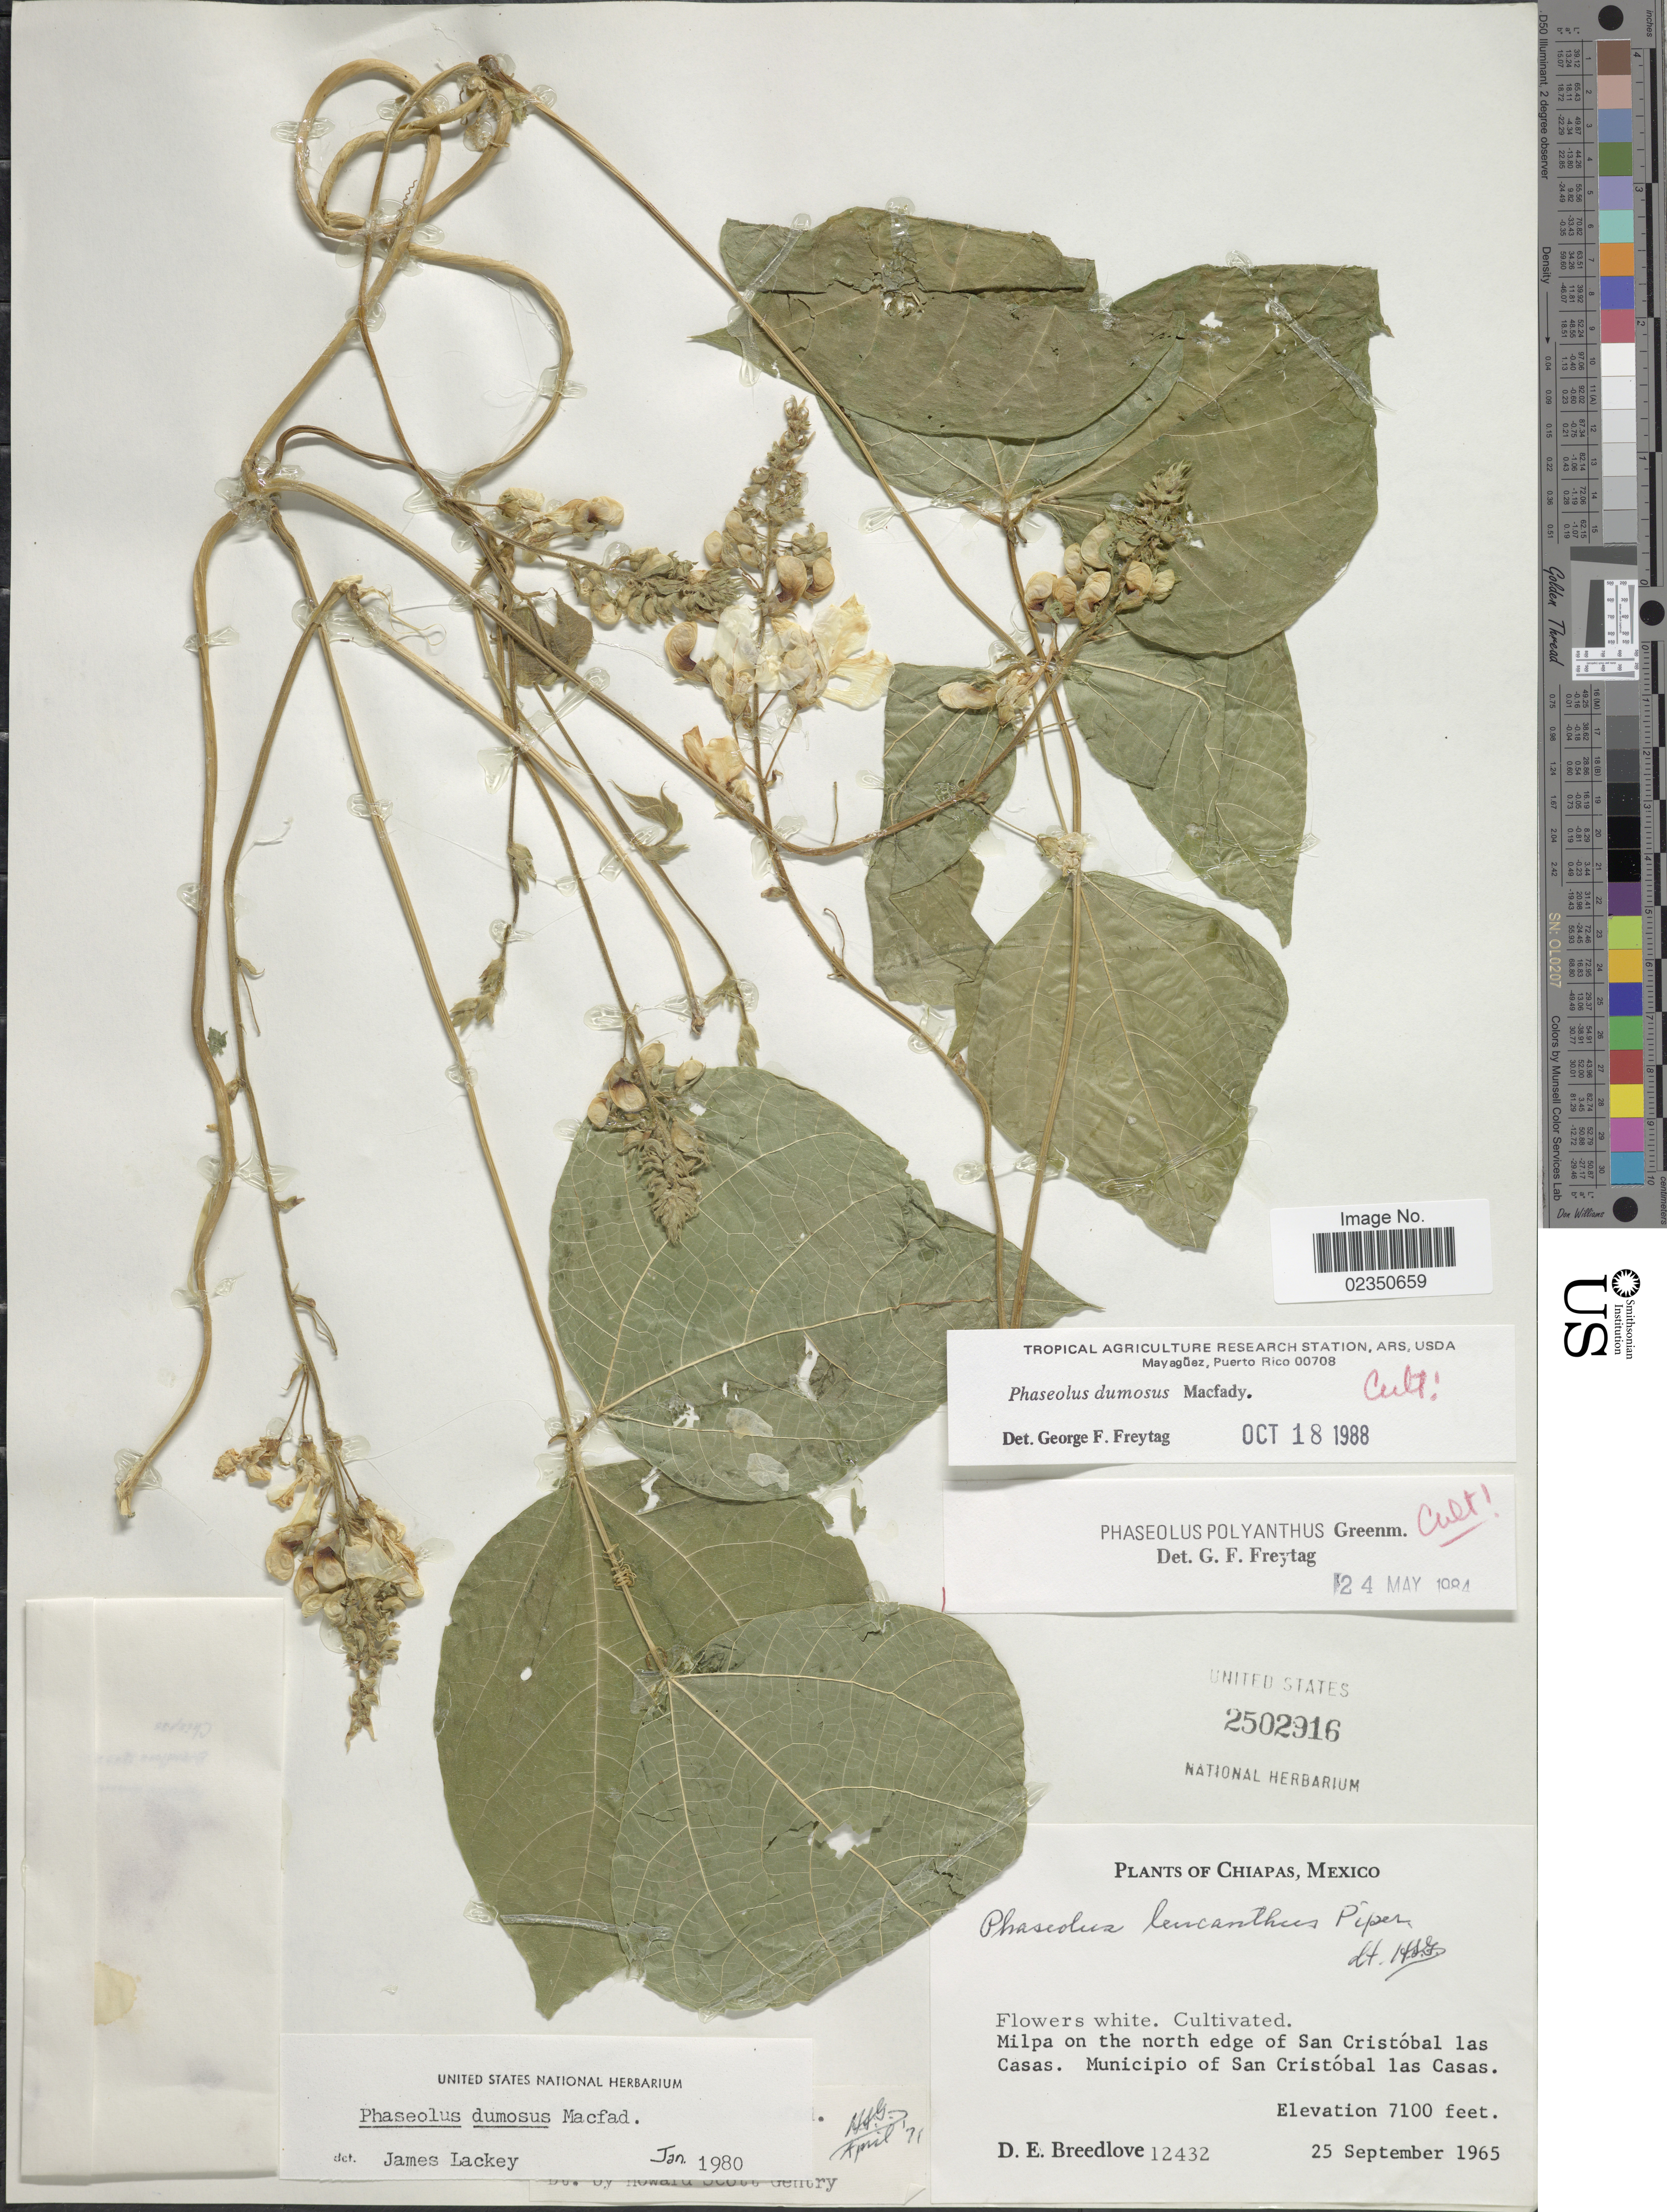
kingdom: Plantae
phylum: Tracheophyta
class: Magnoliopsida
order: Fabales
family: Fabaceae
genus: Phaseolus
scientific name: Phaseolus dumosus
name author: Macfad.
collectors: D. E. Breedlove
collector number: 12432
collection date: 1965-09-25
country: Mexico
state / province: Chiapas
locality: Milpa on the north edge of San Cristobal las Casas, Municipio of San Cristobal las Casas.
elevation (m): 2164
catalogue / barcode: US 2502916